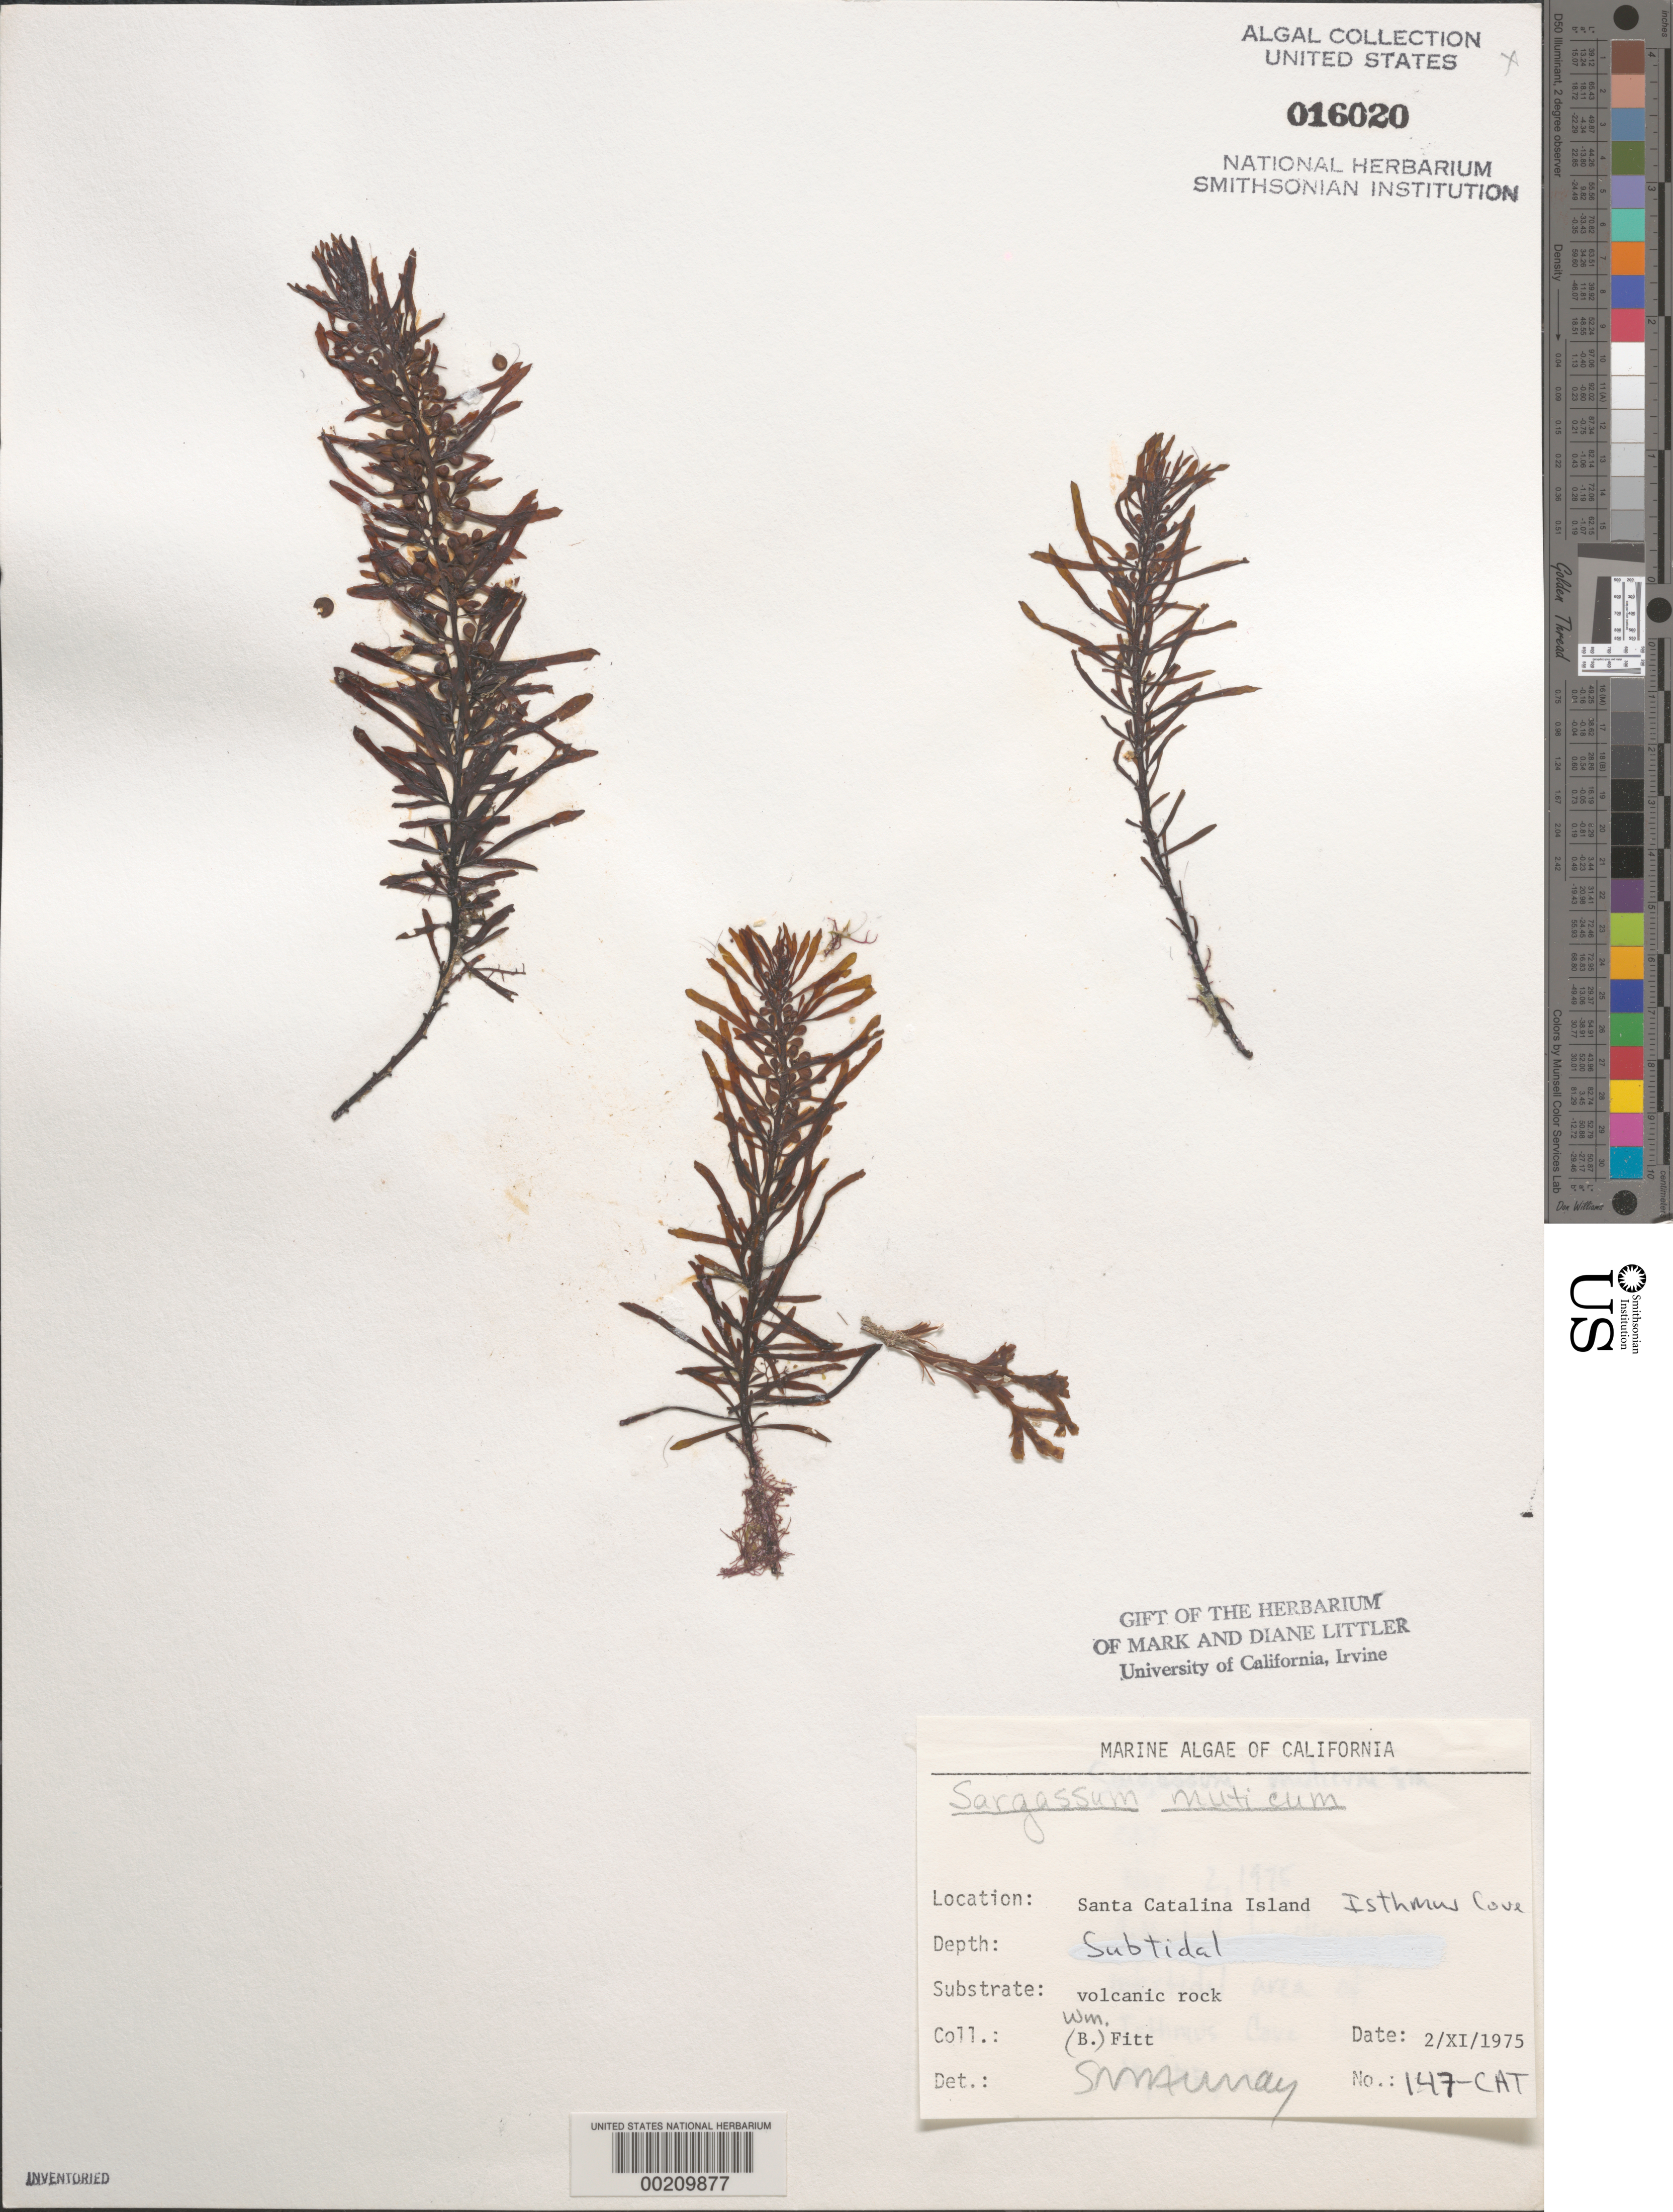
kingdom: Chromista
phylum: Ochrophyta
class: Phaeophyceae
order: Fucales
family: Sargassaceae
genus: Sargassum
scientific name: Sargassum muticum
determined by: Murray, S. N.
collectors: W. Fitt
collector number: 147-CAT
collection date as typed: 02 Nov 1975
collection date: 1975-11-02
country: United States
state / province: California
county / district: Los Angeles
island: Santa Catalina Island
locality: Isthmus Cove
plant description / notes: BLM-SOCALBIGHT Rocky Intertidal Survey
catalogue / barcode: US 16020